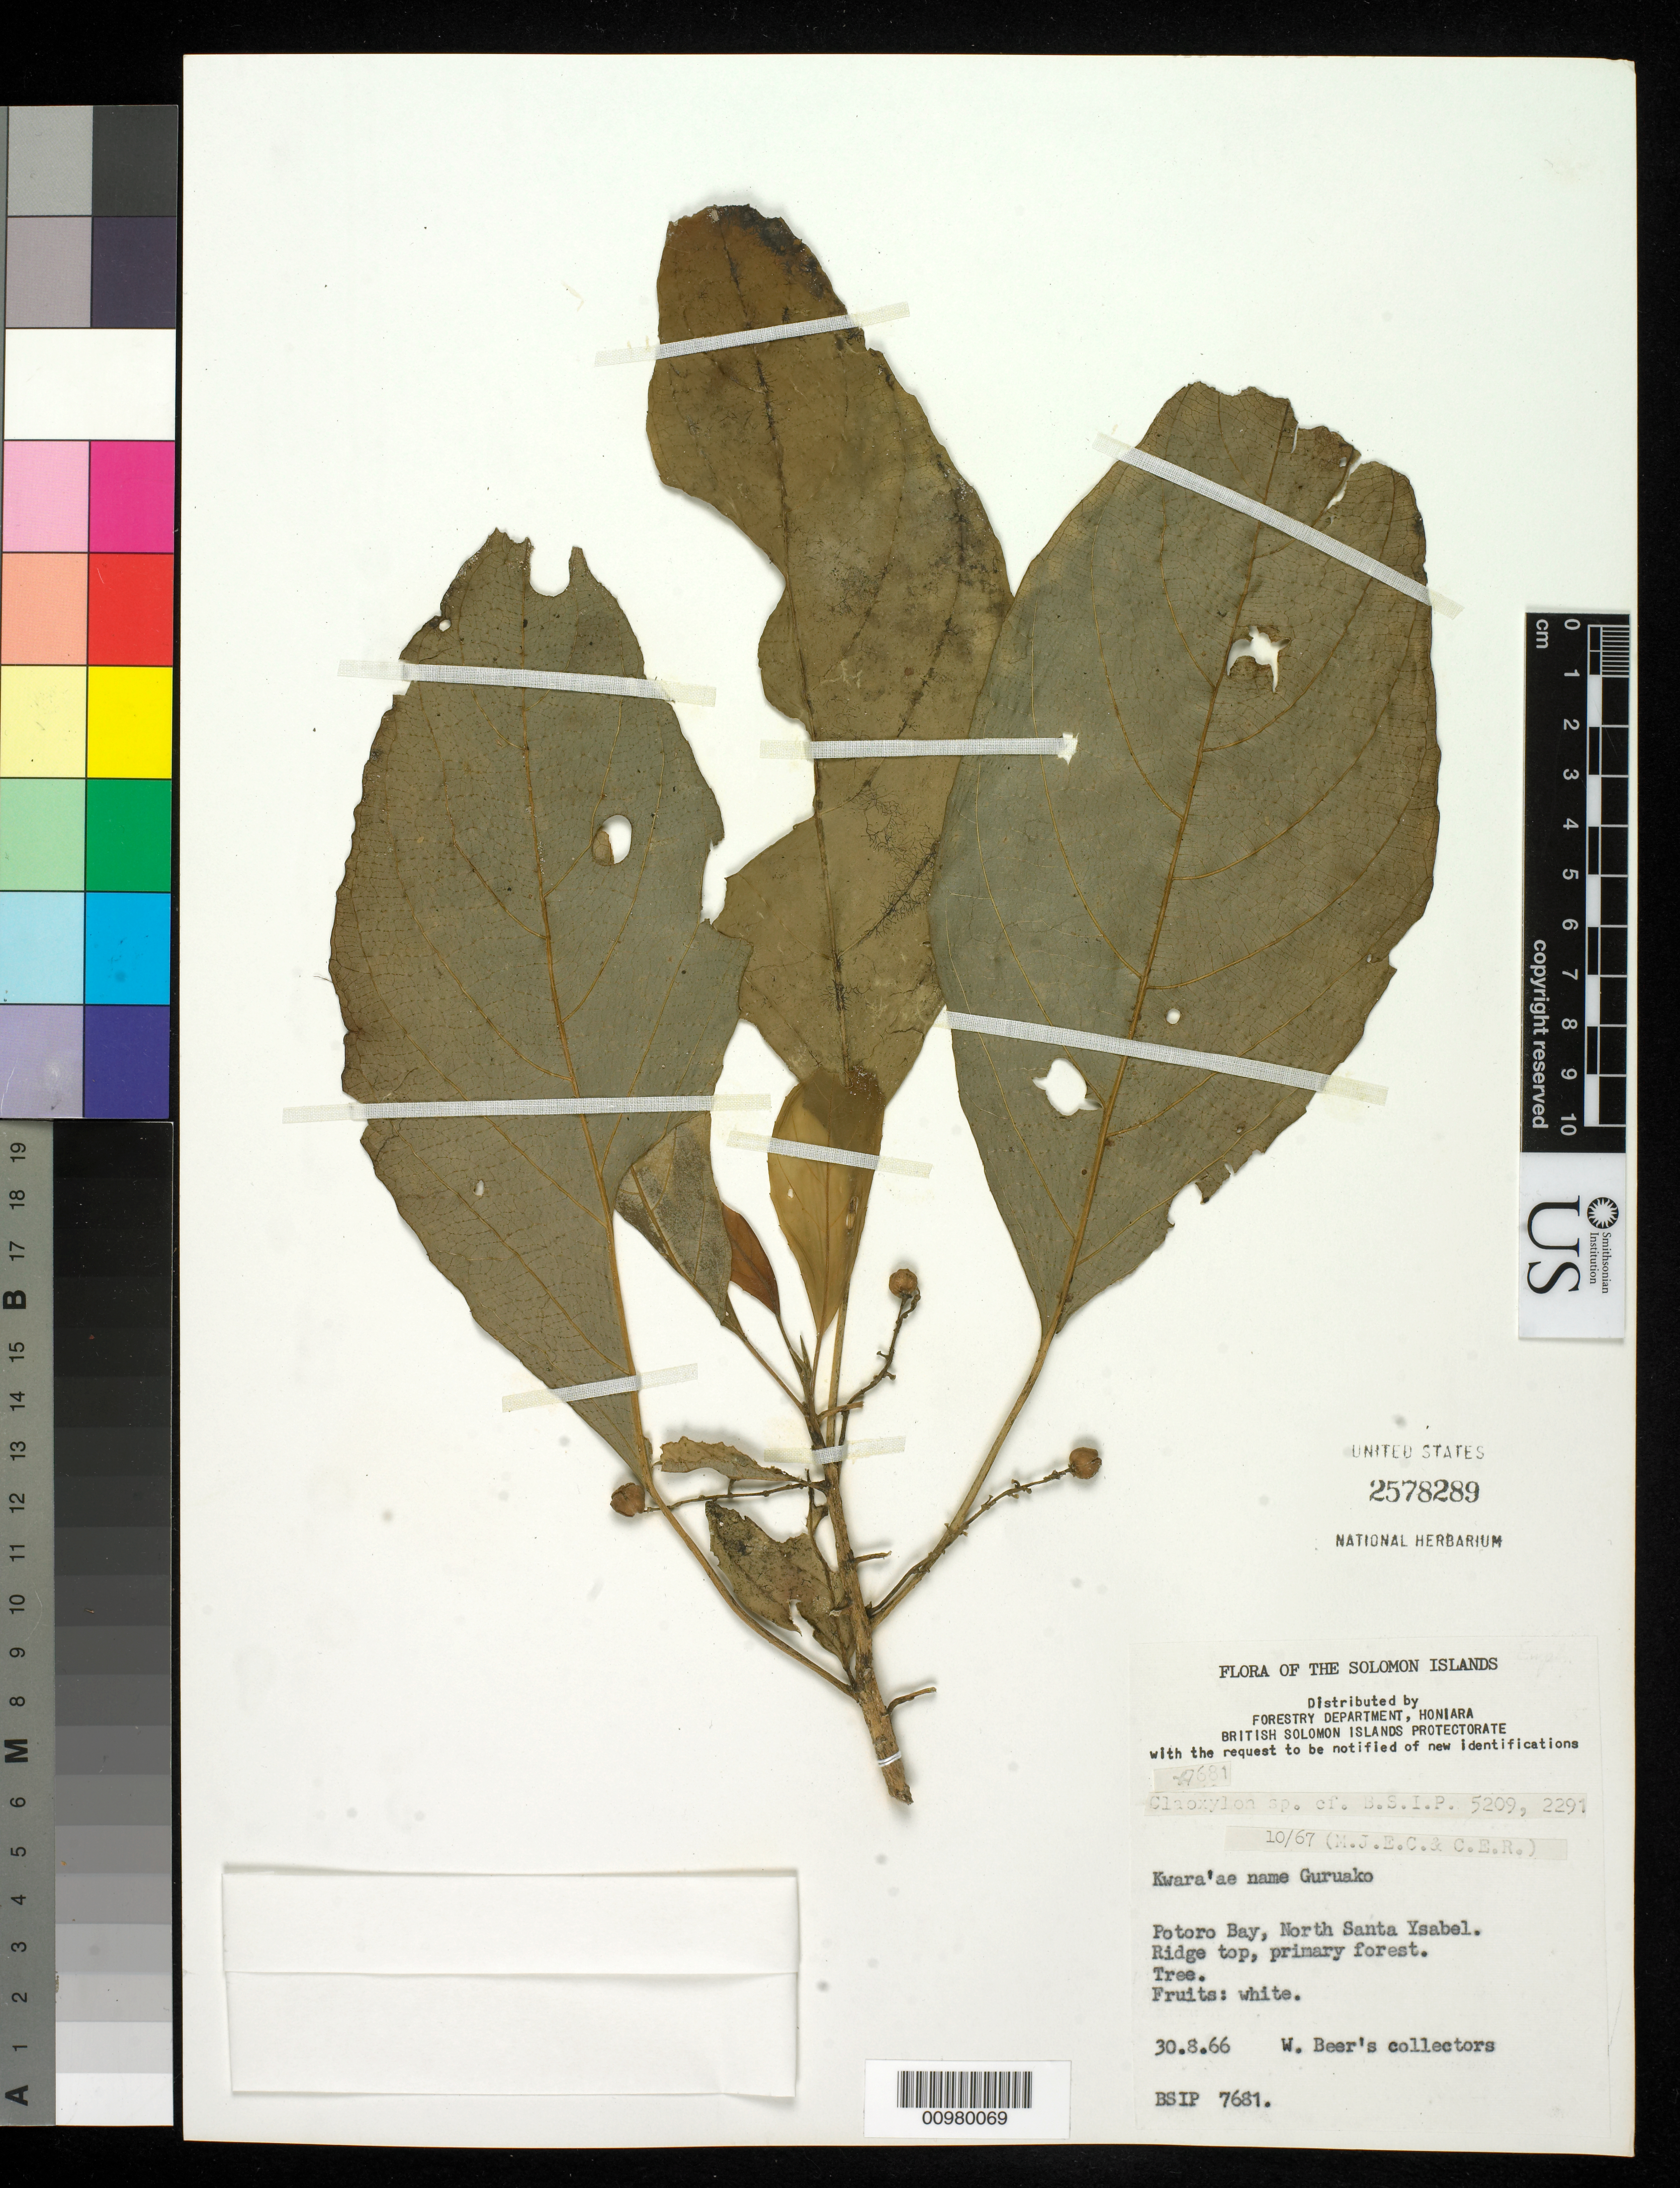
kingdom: Plantae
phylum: Tracheophyta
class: Magnoliopsida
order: Malpighiales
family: Euphorbiaceae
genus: Claoxylon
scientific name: Claoxylon sp.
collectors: W. Beer's Collectors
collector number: BSIP 7681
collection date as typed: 30 Aug 1966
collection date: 1966-08-30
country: Solomon Islands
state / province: Isabel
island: Santa Isabel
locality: Potoro Bay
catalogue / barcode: US 2578289